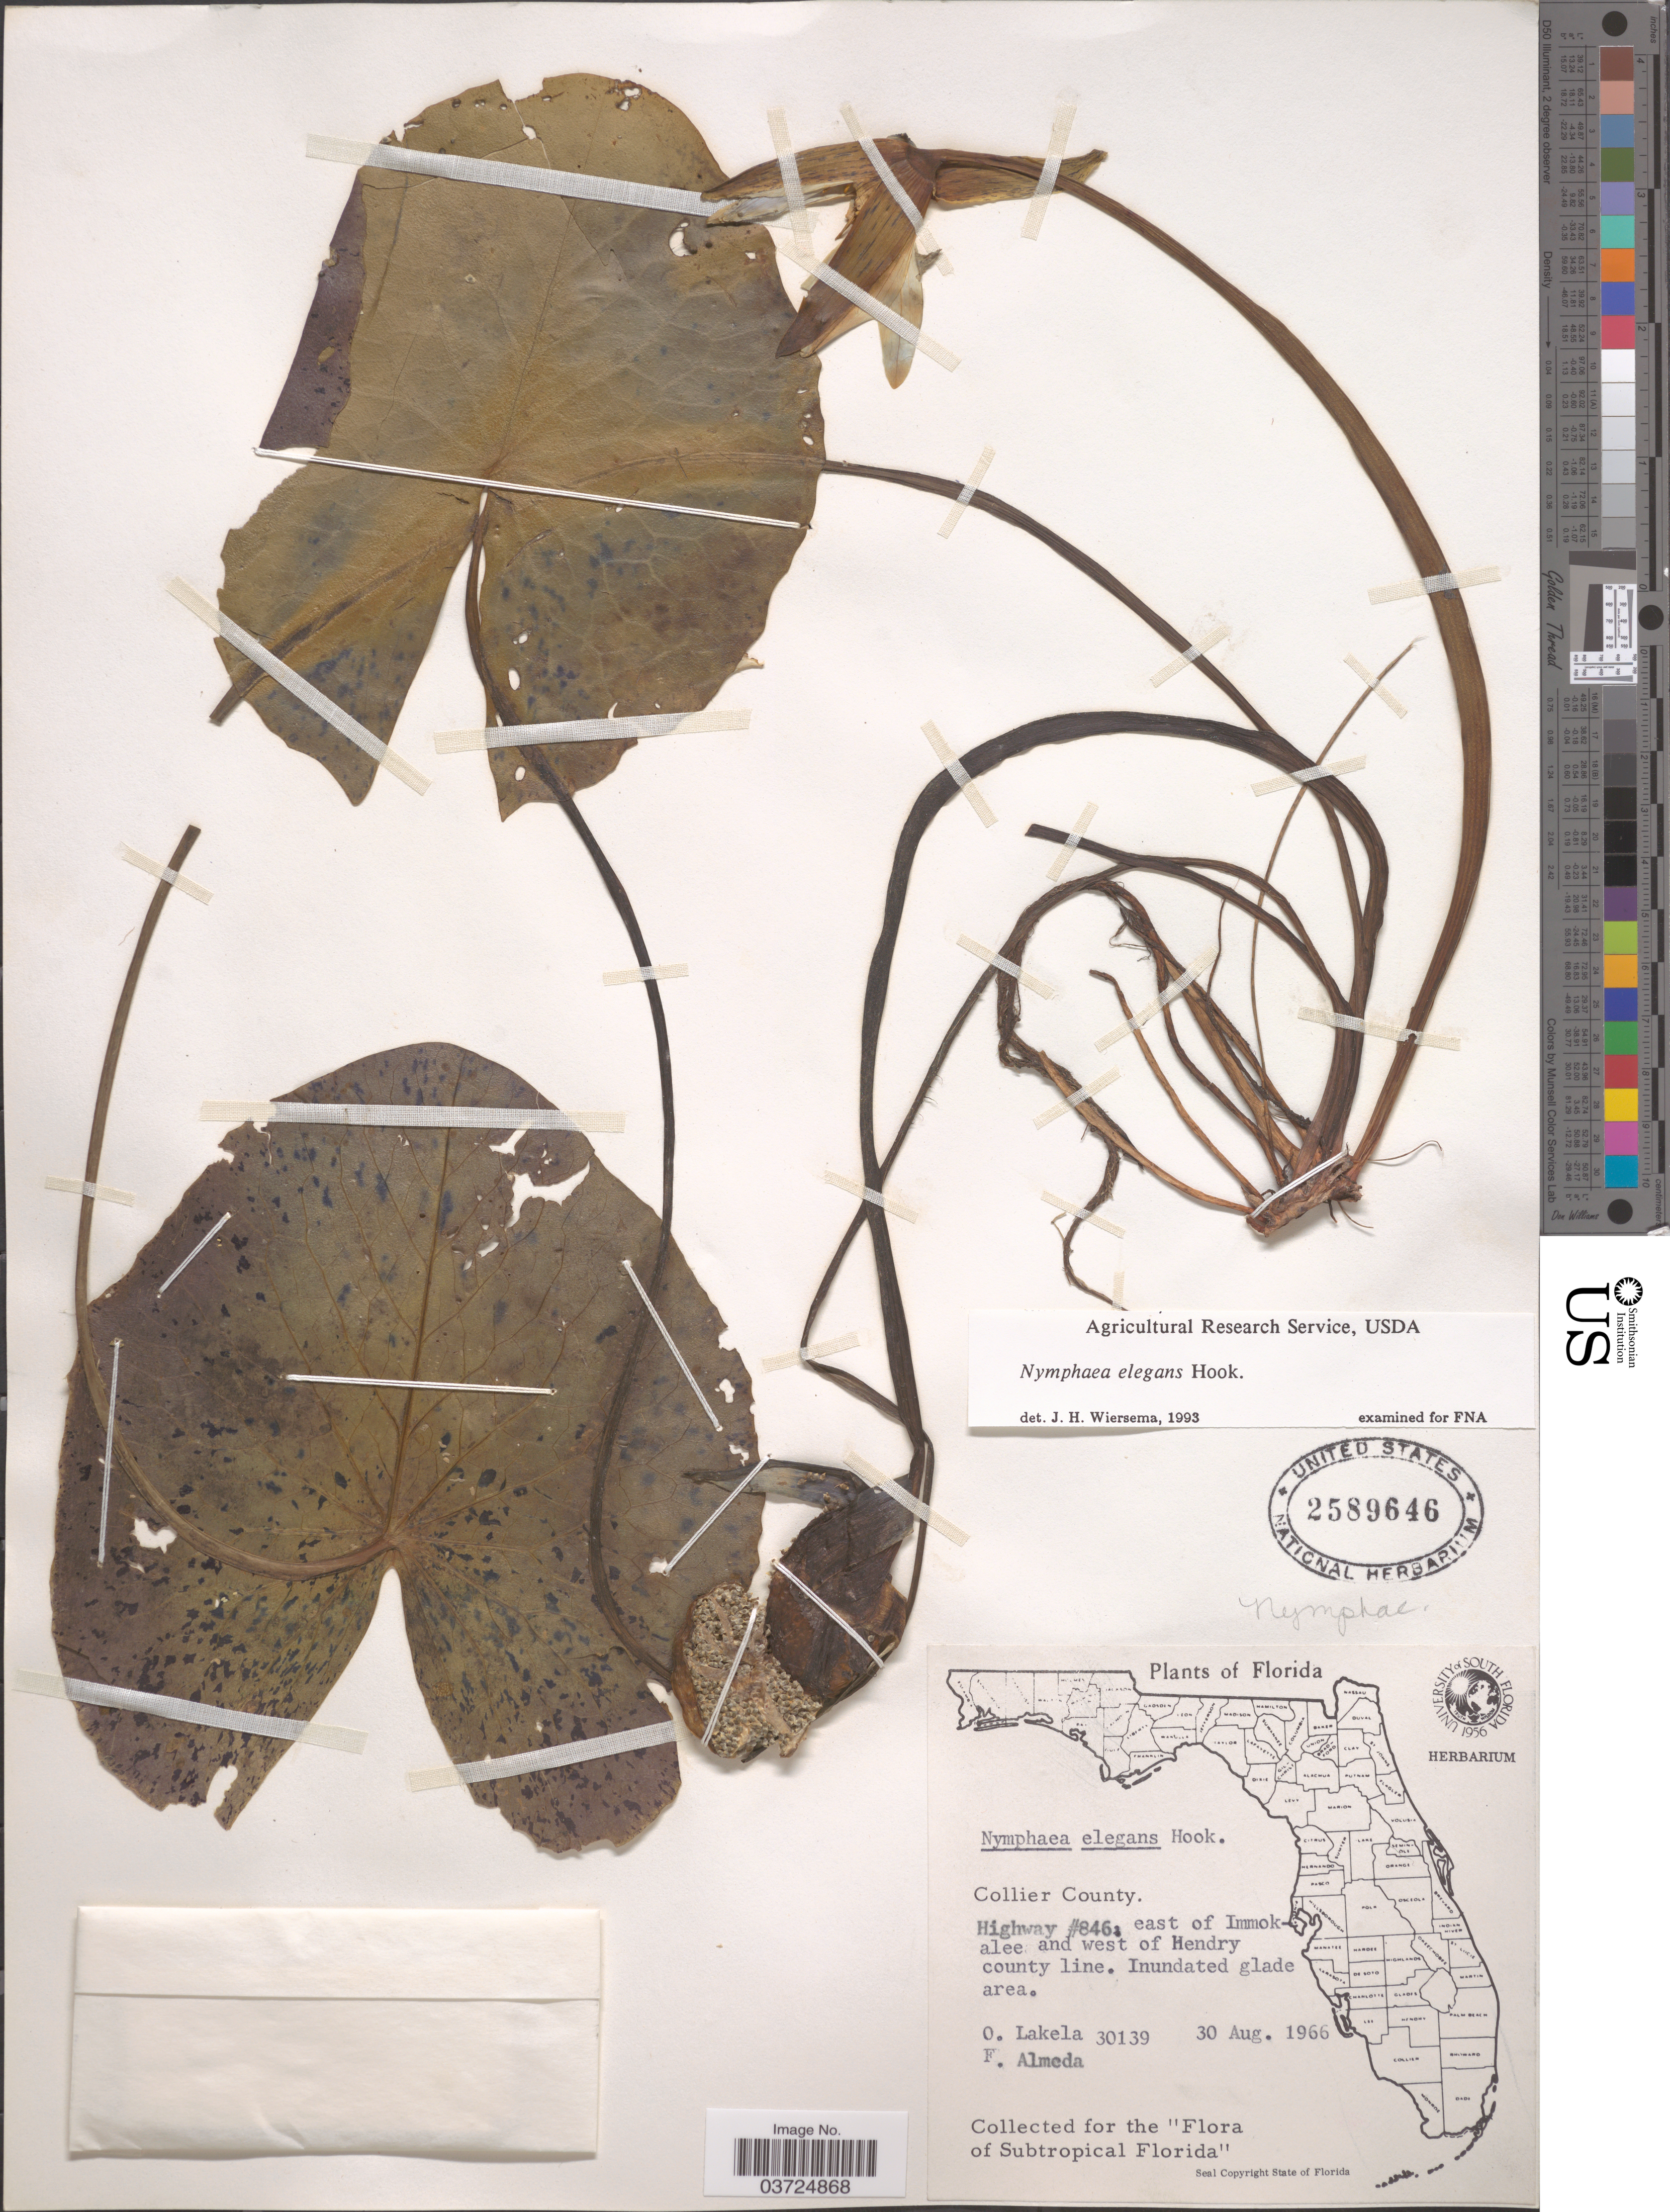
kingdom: Plantae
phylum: Tracheophyta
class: Magnoliopsida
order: Nymphaeales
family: Nymphaeaceae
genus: Nymphaea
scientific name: Nymphaea elegans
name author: Hook.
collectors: O. Lakela & F. Almeda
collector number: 30139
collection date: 1966-08-30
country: United States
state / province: Florida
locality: Collier County. Highway #846: east of Immokalee and west of Hendry county line.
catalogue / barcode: US 2589646